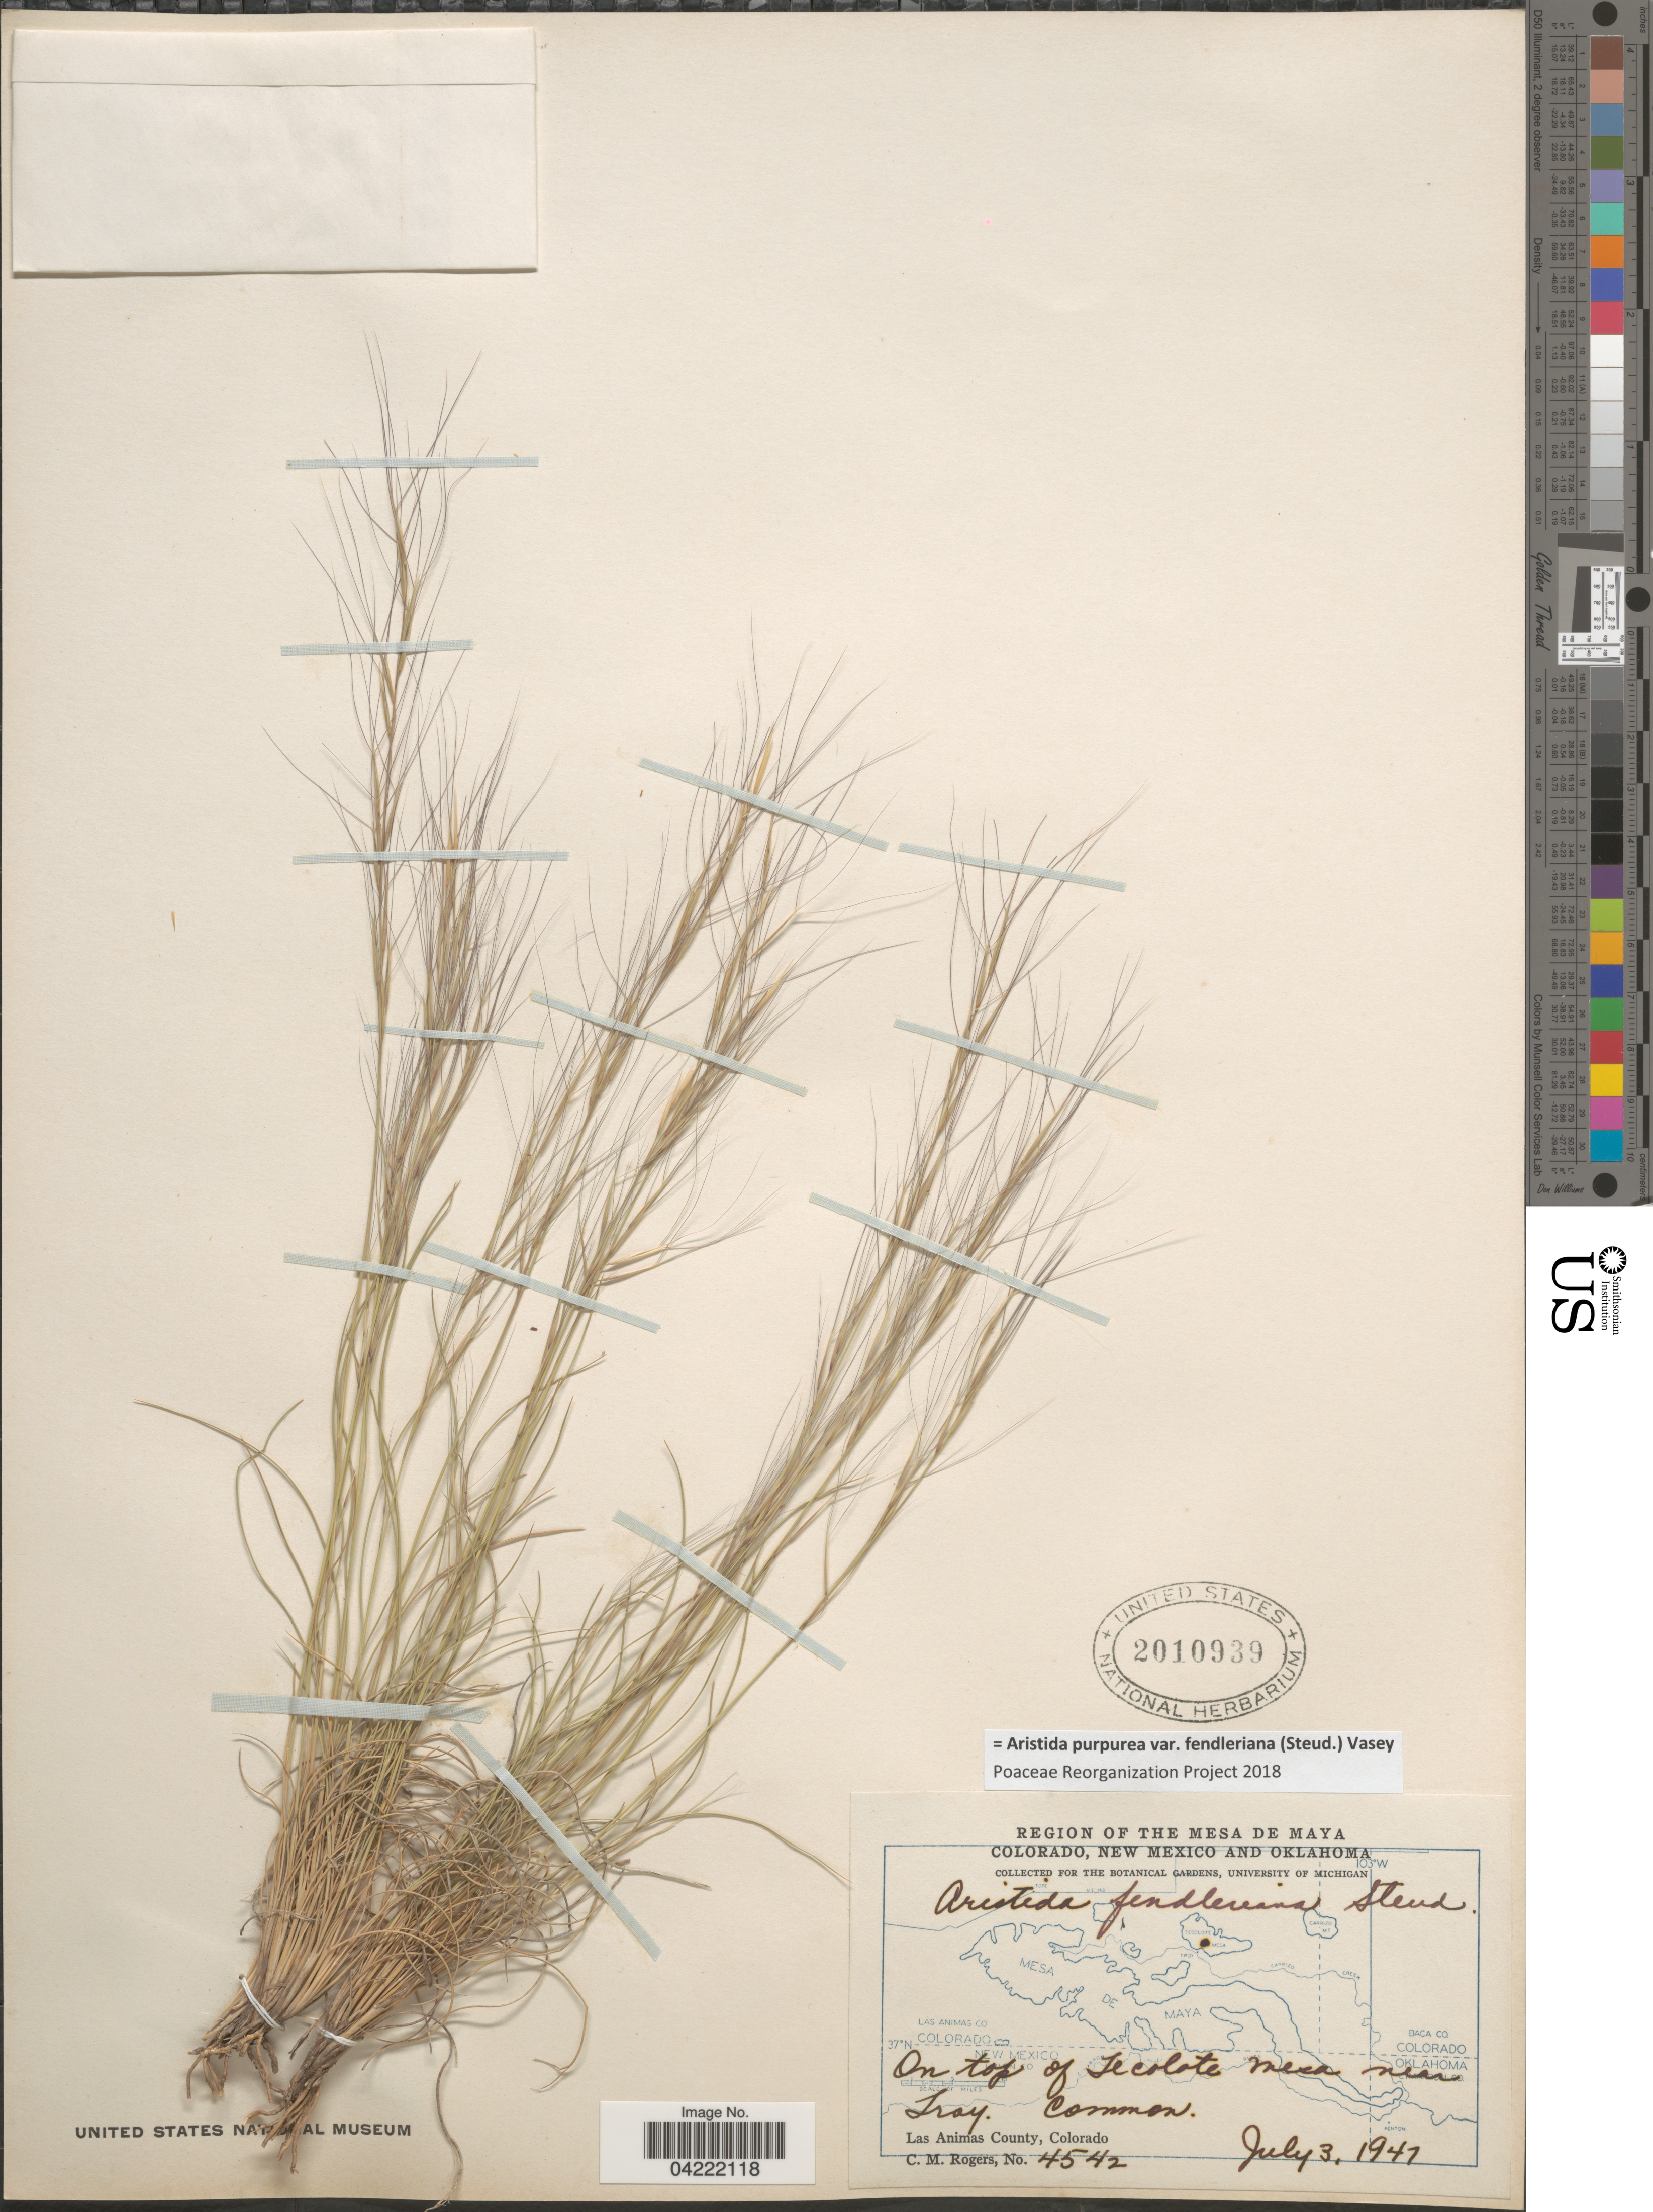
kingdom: Plantae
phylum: Tracheophyta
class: Liliopsida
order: Poales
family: Poaceae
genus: Aristida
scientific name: Aristida purpurea var. fendleriana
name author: (Steud.) Vasey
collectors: C. M. Rogers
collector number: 4542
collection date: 1947-07-03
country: United States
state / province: Colorado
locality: Region Of The Mesa De Maya. On top of Tecolote mesa near Tray. Las Animas County.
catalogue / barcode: US 2010939